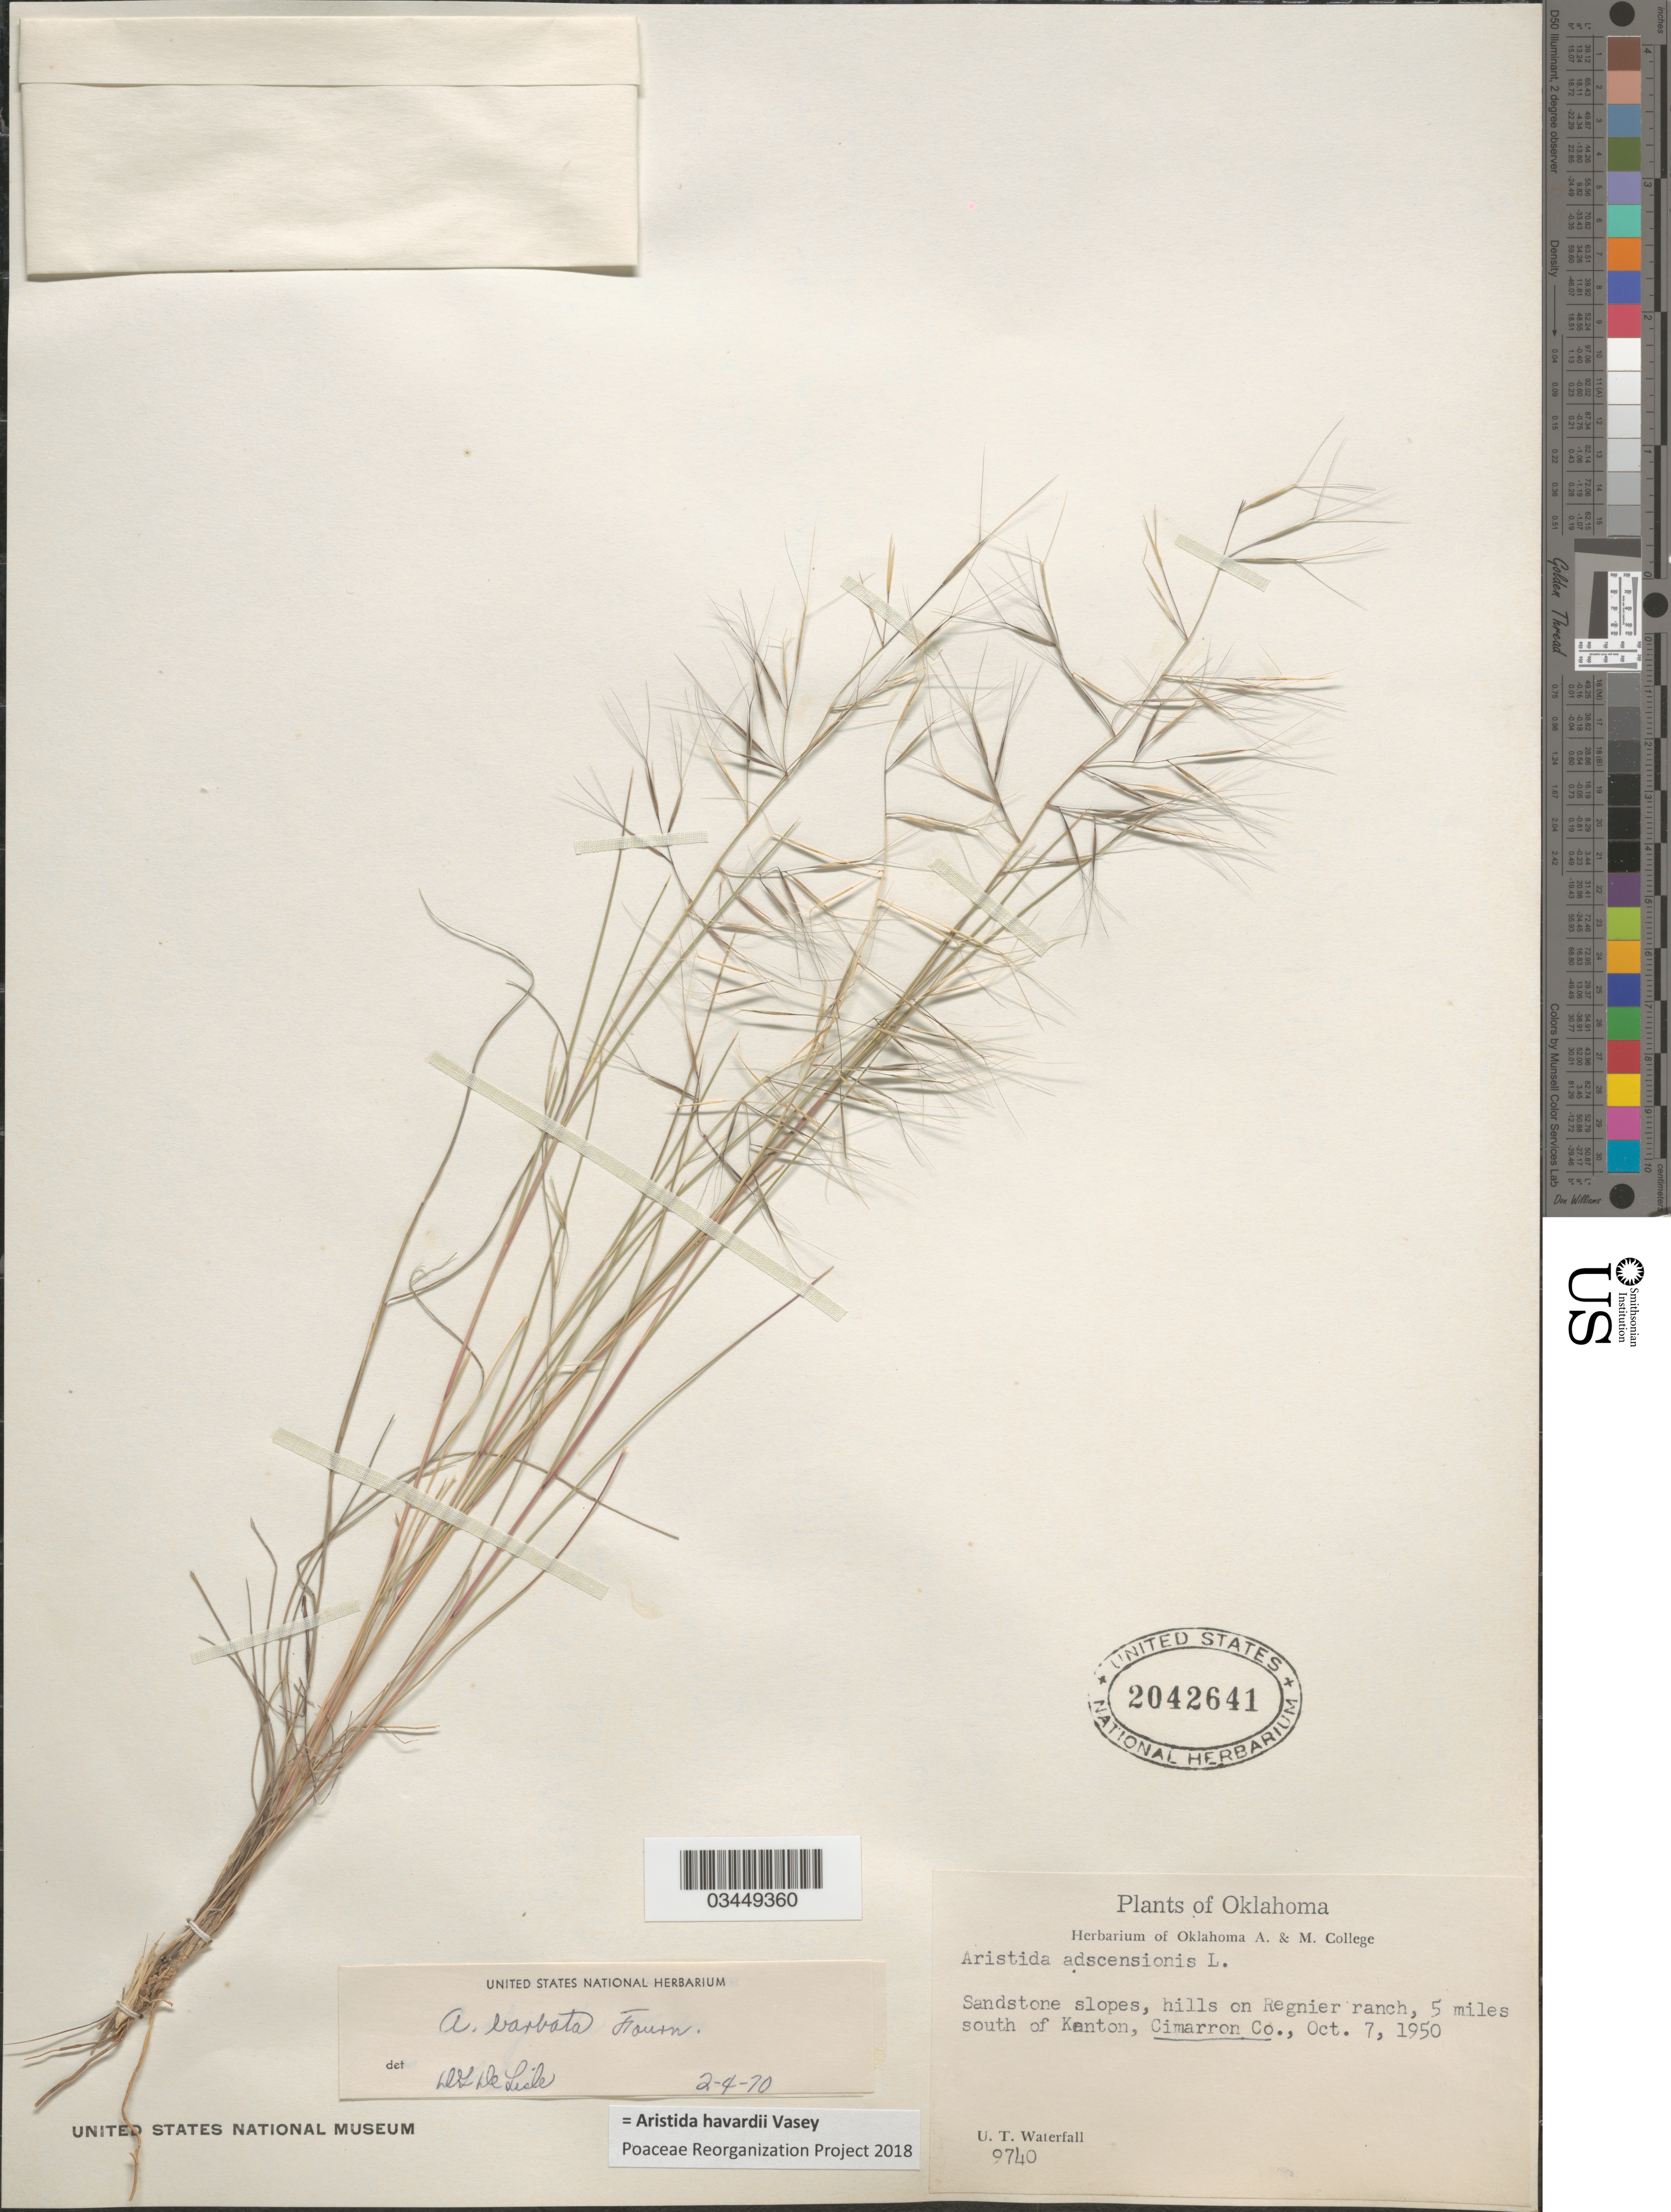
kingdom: Plantae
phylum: Tracheophyta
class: Liliopsida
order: Poales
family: Poaceae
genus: Aristida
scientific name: Aristida havardii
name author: Vasey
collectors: U. T. Waterfall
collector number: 9740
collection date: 1950-10-07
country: United States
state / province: Oklahoma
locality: Sandstone slopes, hills on Regnier ranch, 5 miles south of the Kenton, Cimarron Co.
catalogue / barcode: US 2042641